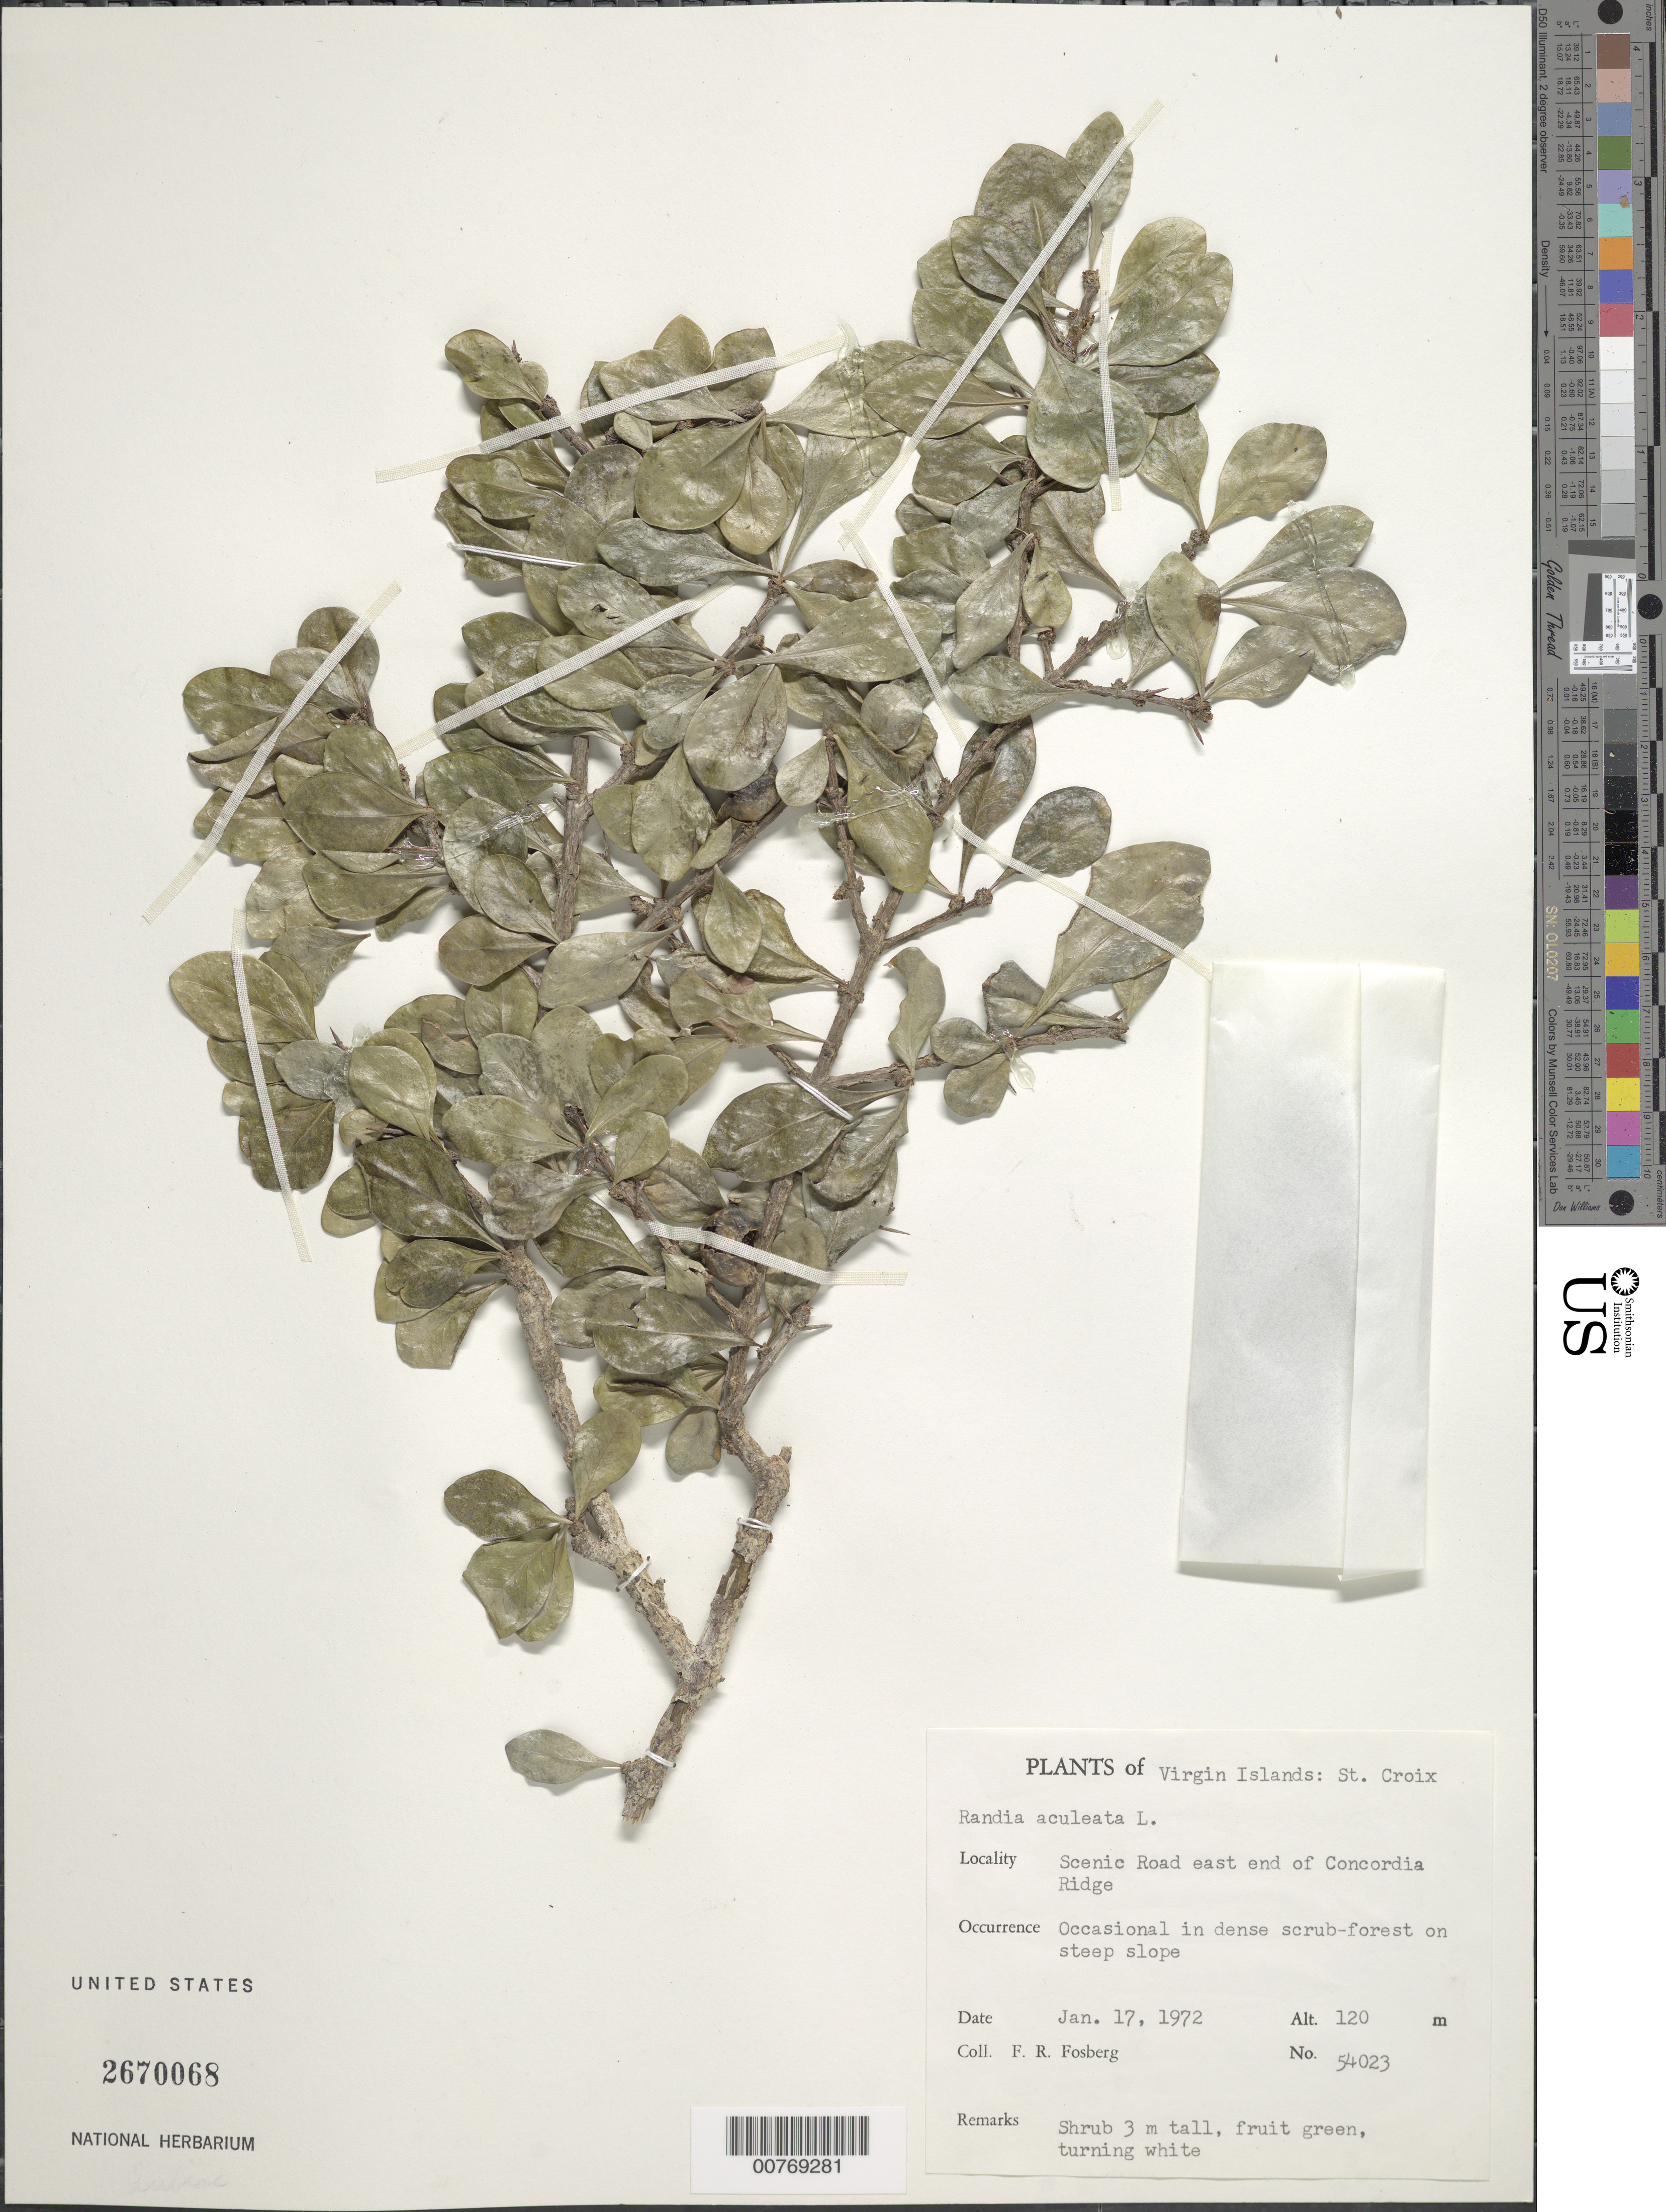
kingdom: Plantae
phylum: Tracheophyta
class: Magnoliopsida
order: Gentianales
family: Rubiaceae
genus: Randia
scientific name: Randia aculeata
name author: L.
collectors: F. R. Fosberg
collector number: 54023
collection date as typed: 17 Jan 1972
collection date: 1972-01-17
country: U.S. Virgin Islands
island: St. Croix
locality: Scenic Road east end of Concordia Ridge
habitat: Occasional in dense scrub-forest on steep slope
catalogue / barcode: US 2670068